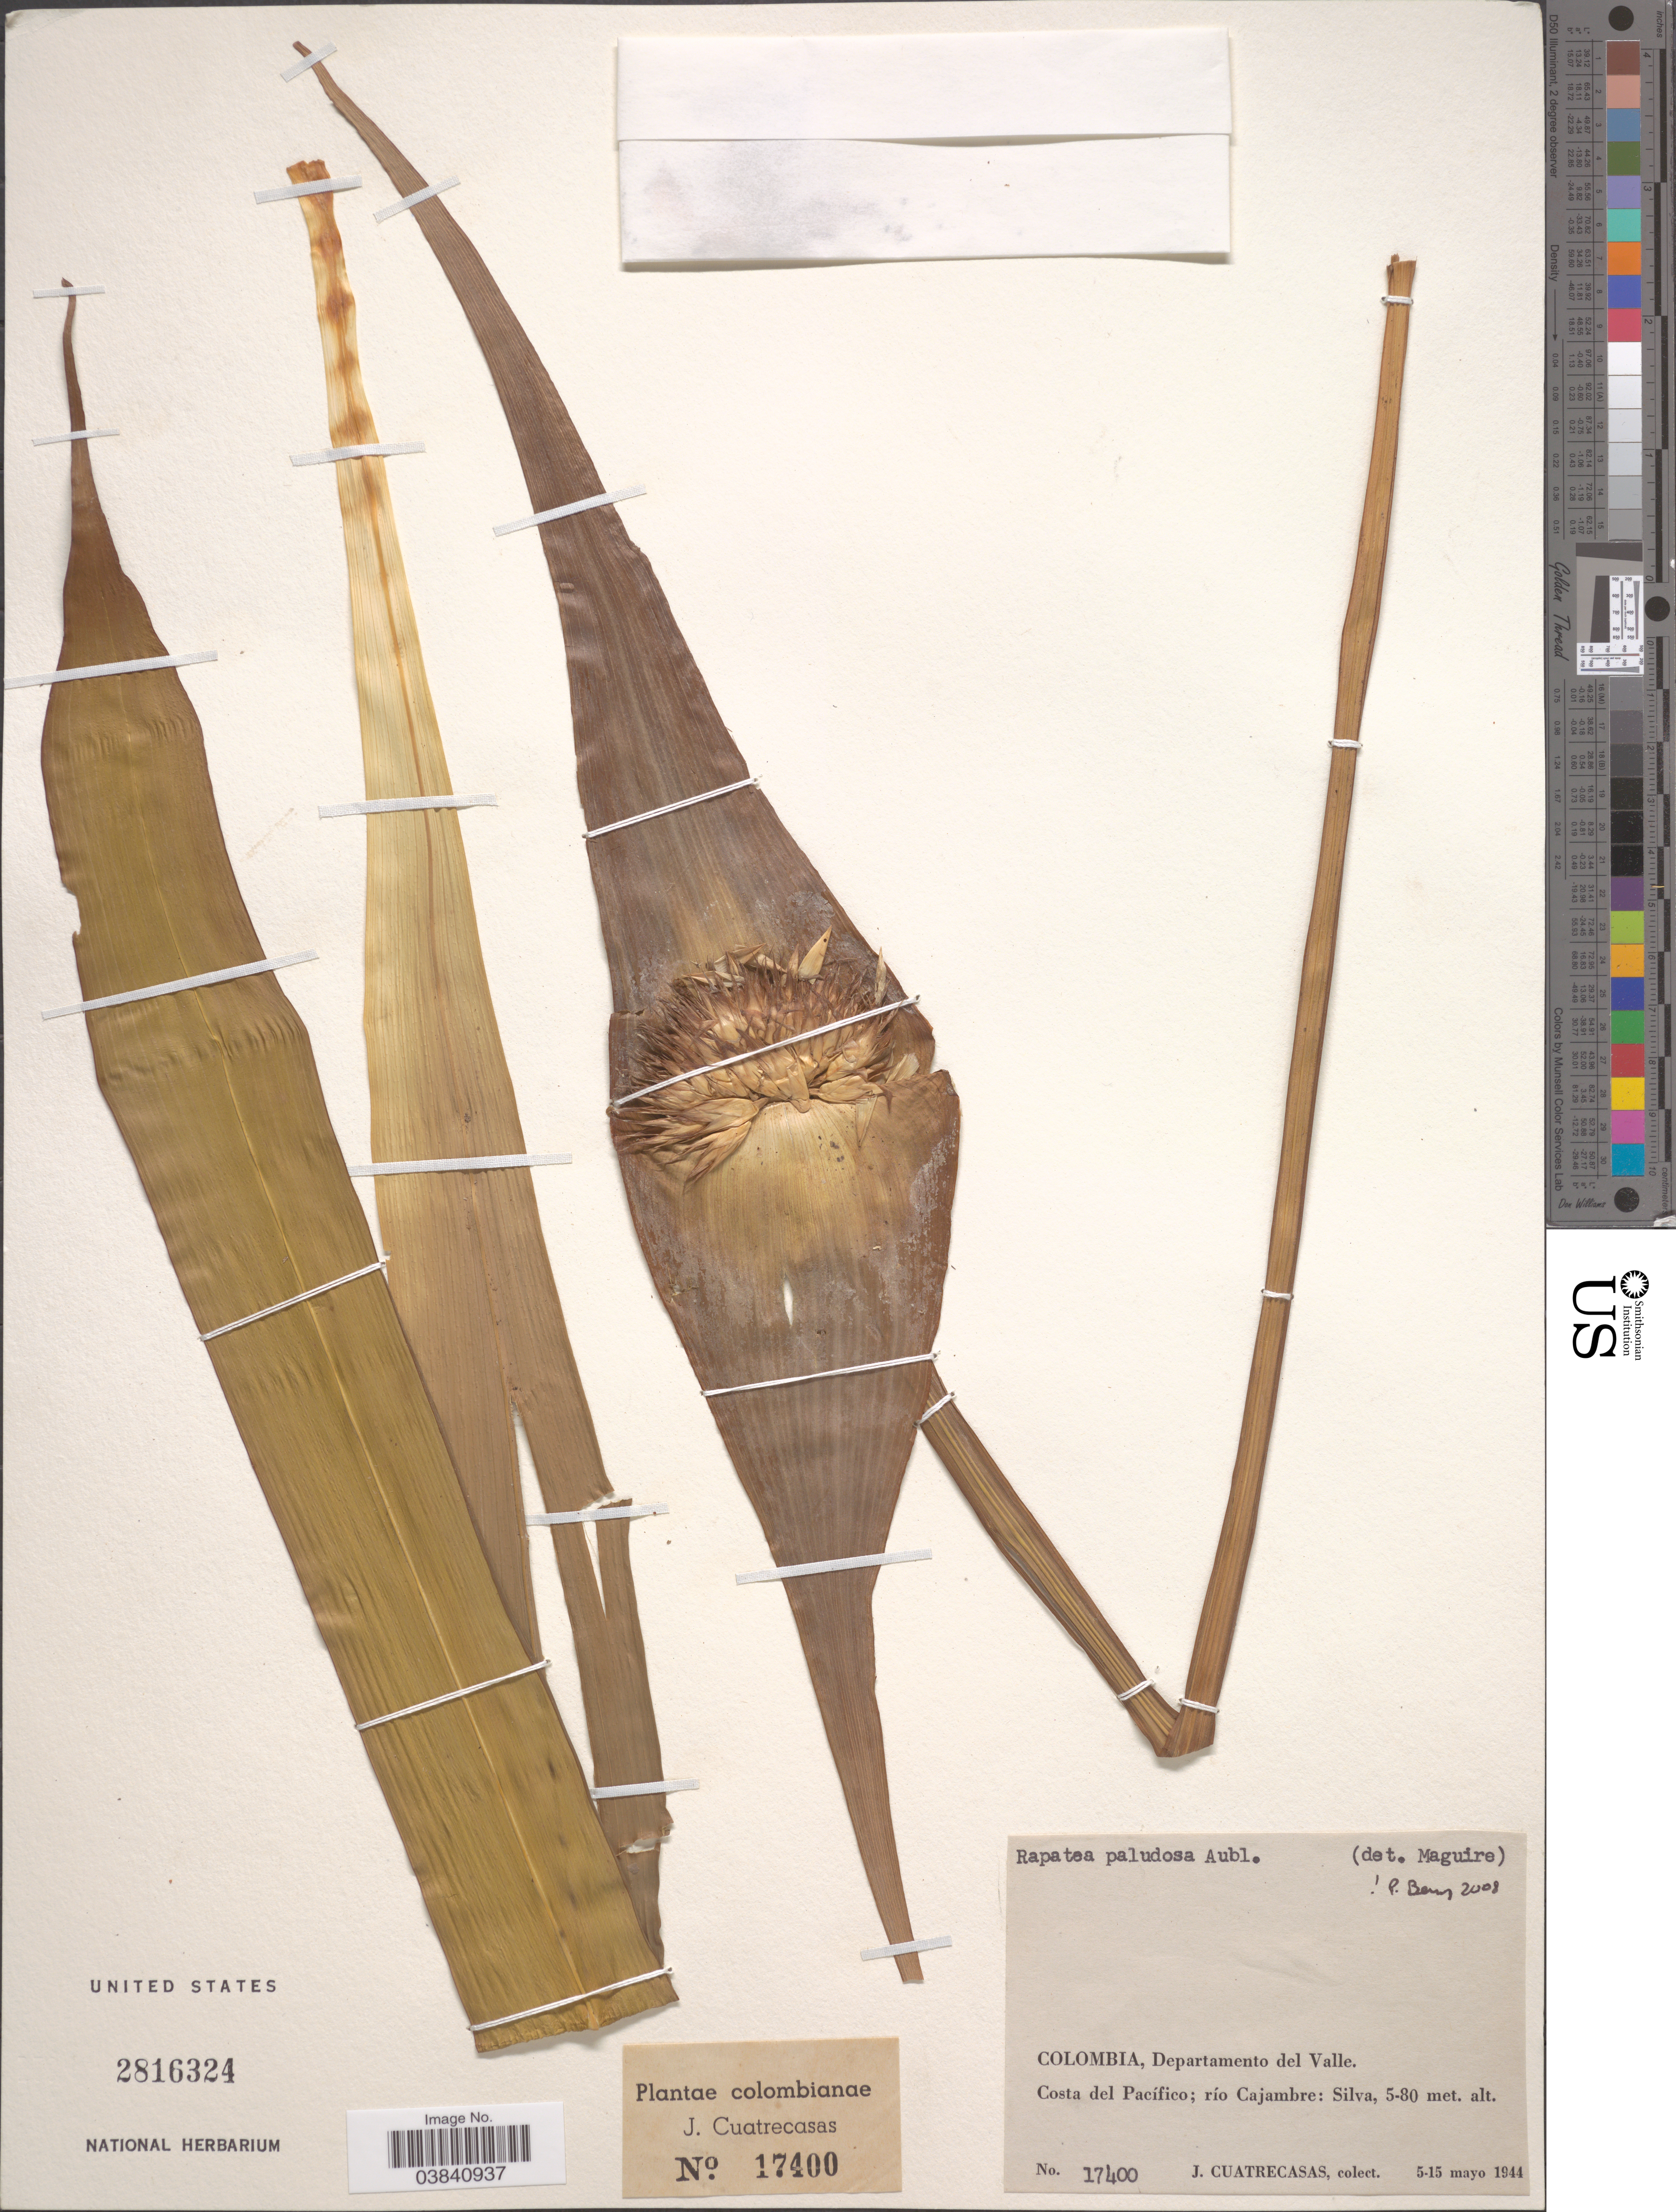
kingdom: Plantae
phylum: Tracheophyta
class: Liliopsida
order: Poales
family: Rapateaceae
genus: Rapatea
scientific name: Rapatea paludosa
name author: Aubl.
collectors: J. Cuatrecasas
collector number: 17400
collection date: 1944-05-05/1944-05-15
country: Colombia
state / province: Valle del Cauca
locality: Departamento del Valle. Costa del Pacífico; río Cajambre: Silva.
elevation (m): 5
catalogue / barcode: US 2816324